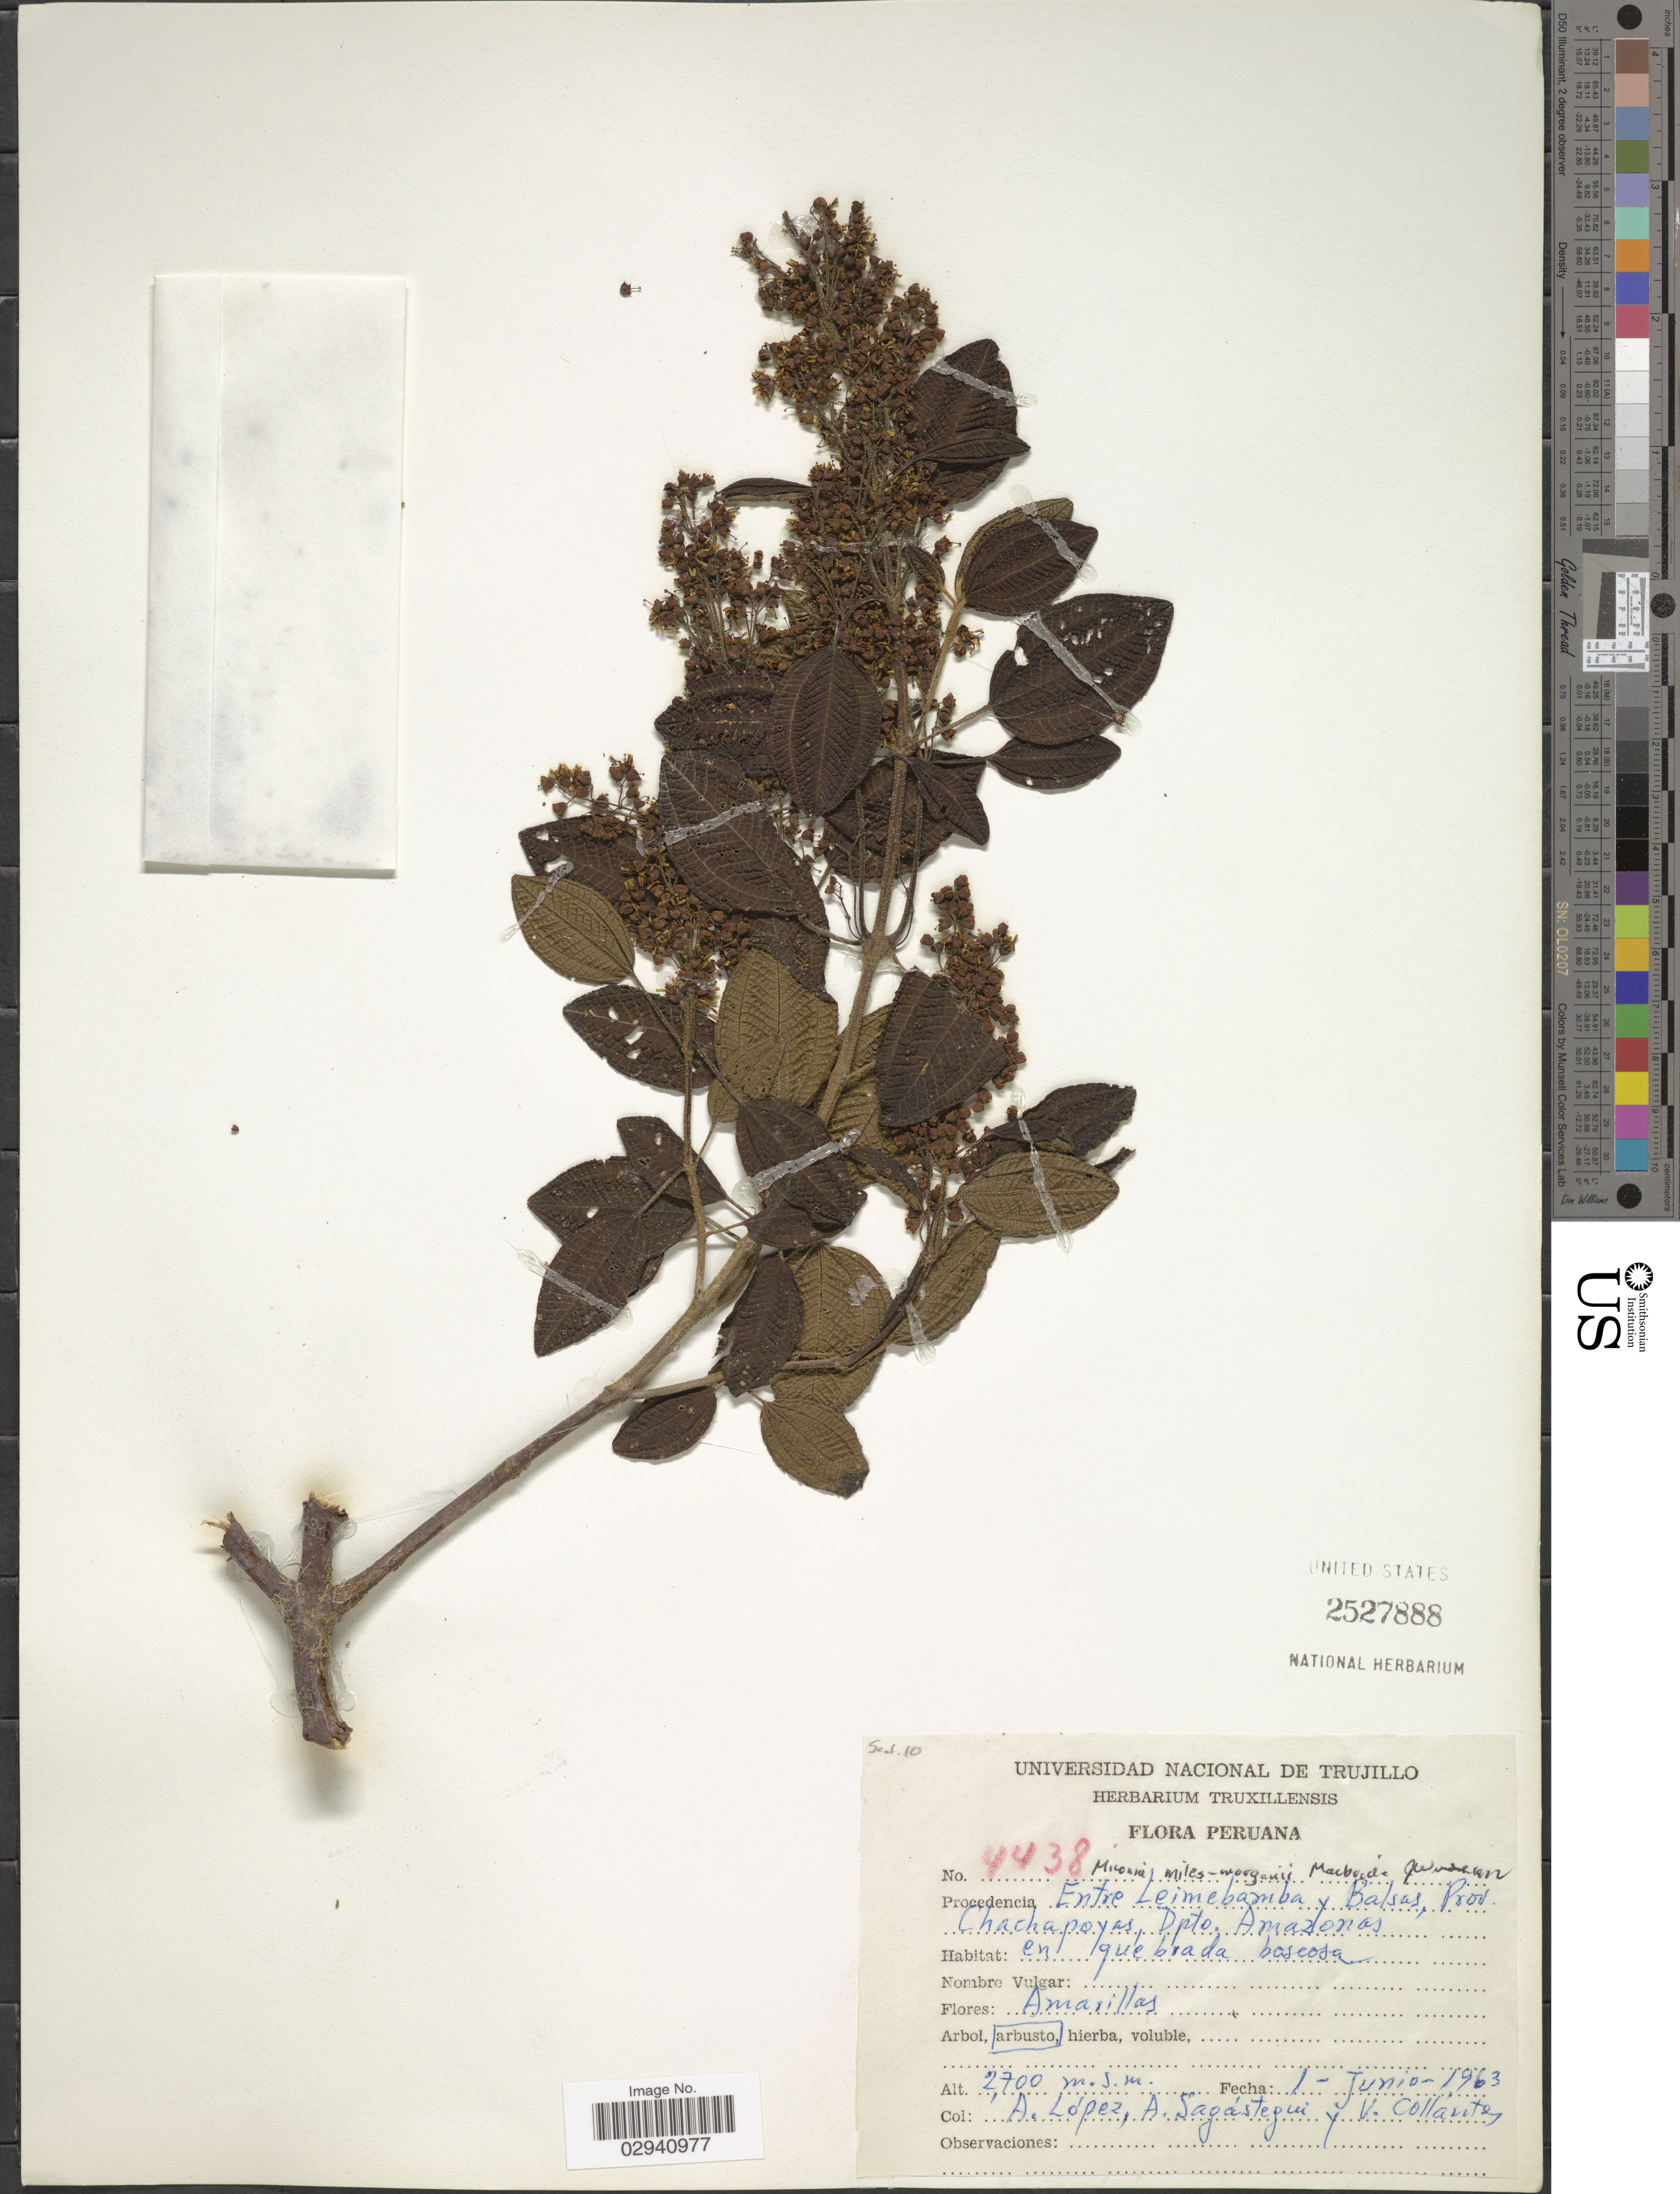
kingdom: Plantae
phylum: Tracheophyta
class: Magnoliopsida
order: Myrtales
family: Melastomataceae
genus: Miconia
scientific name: Miconia miles-morgani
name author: J.F. Macbr.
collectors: A. López, A. Sagastegui & V. Collantes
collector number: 4438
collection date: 1963-06-01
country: Peru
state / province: Amazonas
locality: Entre Leimebamba y Balsas, Prov. Chachapoyas, Dpto. Amazonas.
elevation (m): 2700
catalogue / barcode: US 2527888